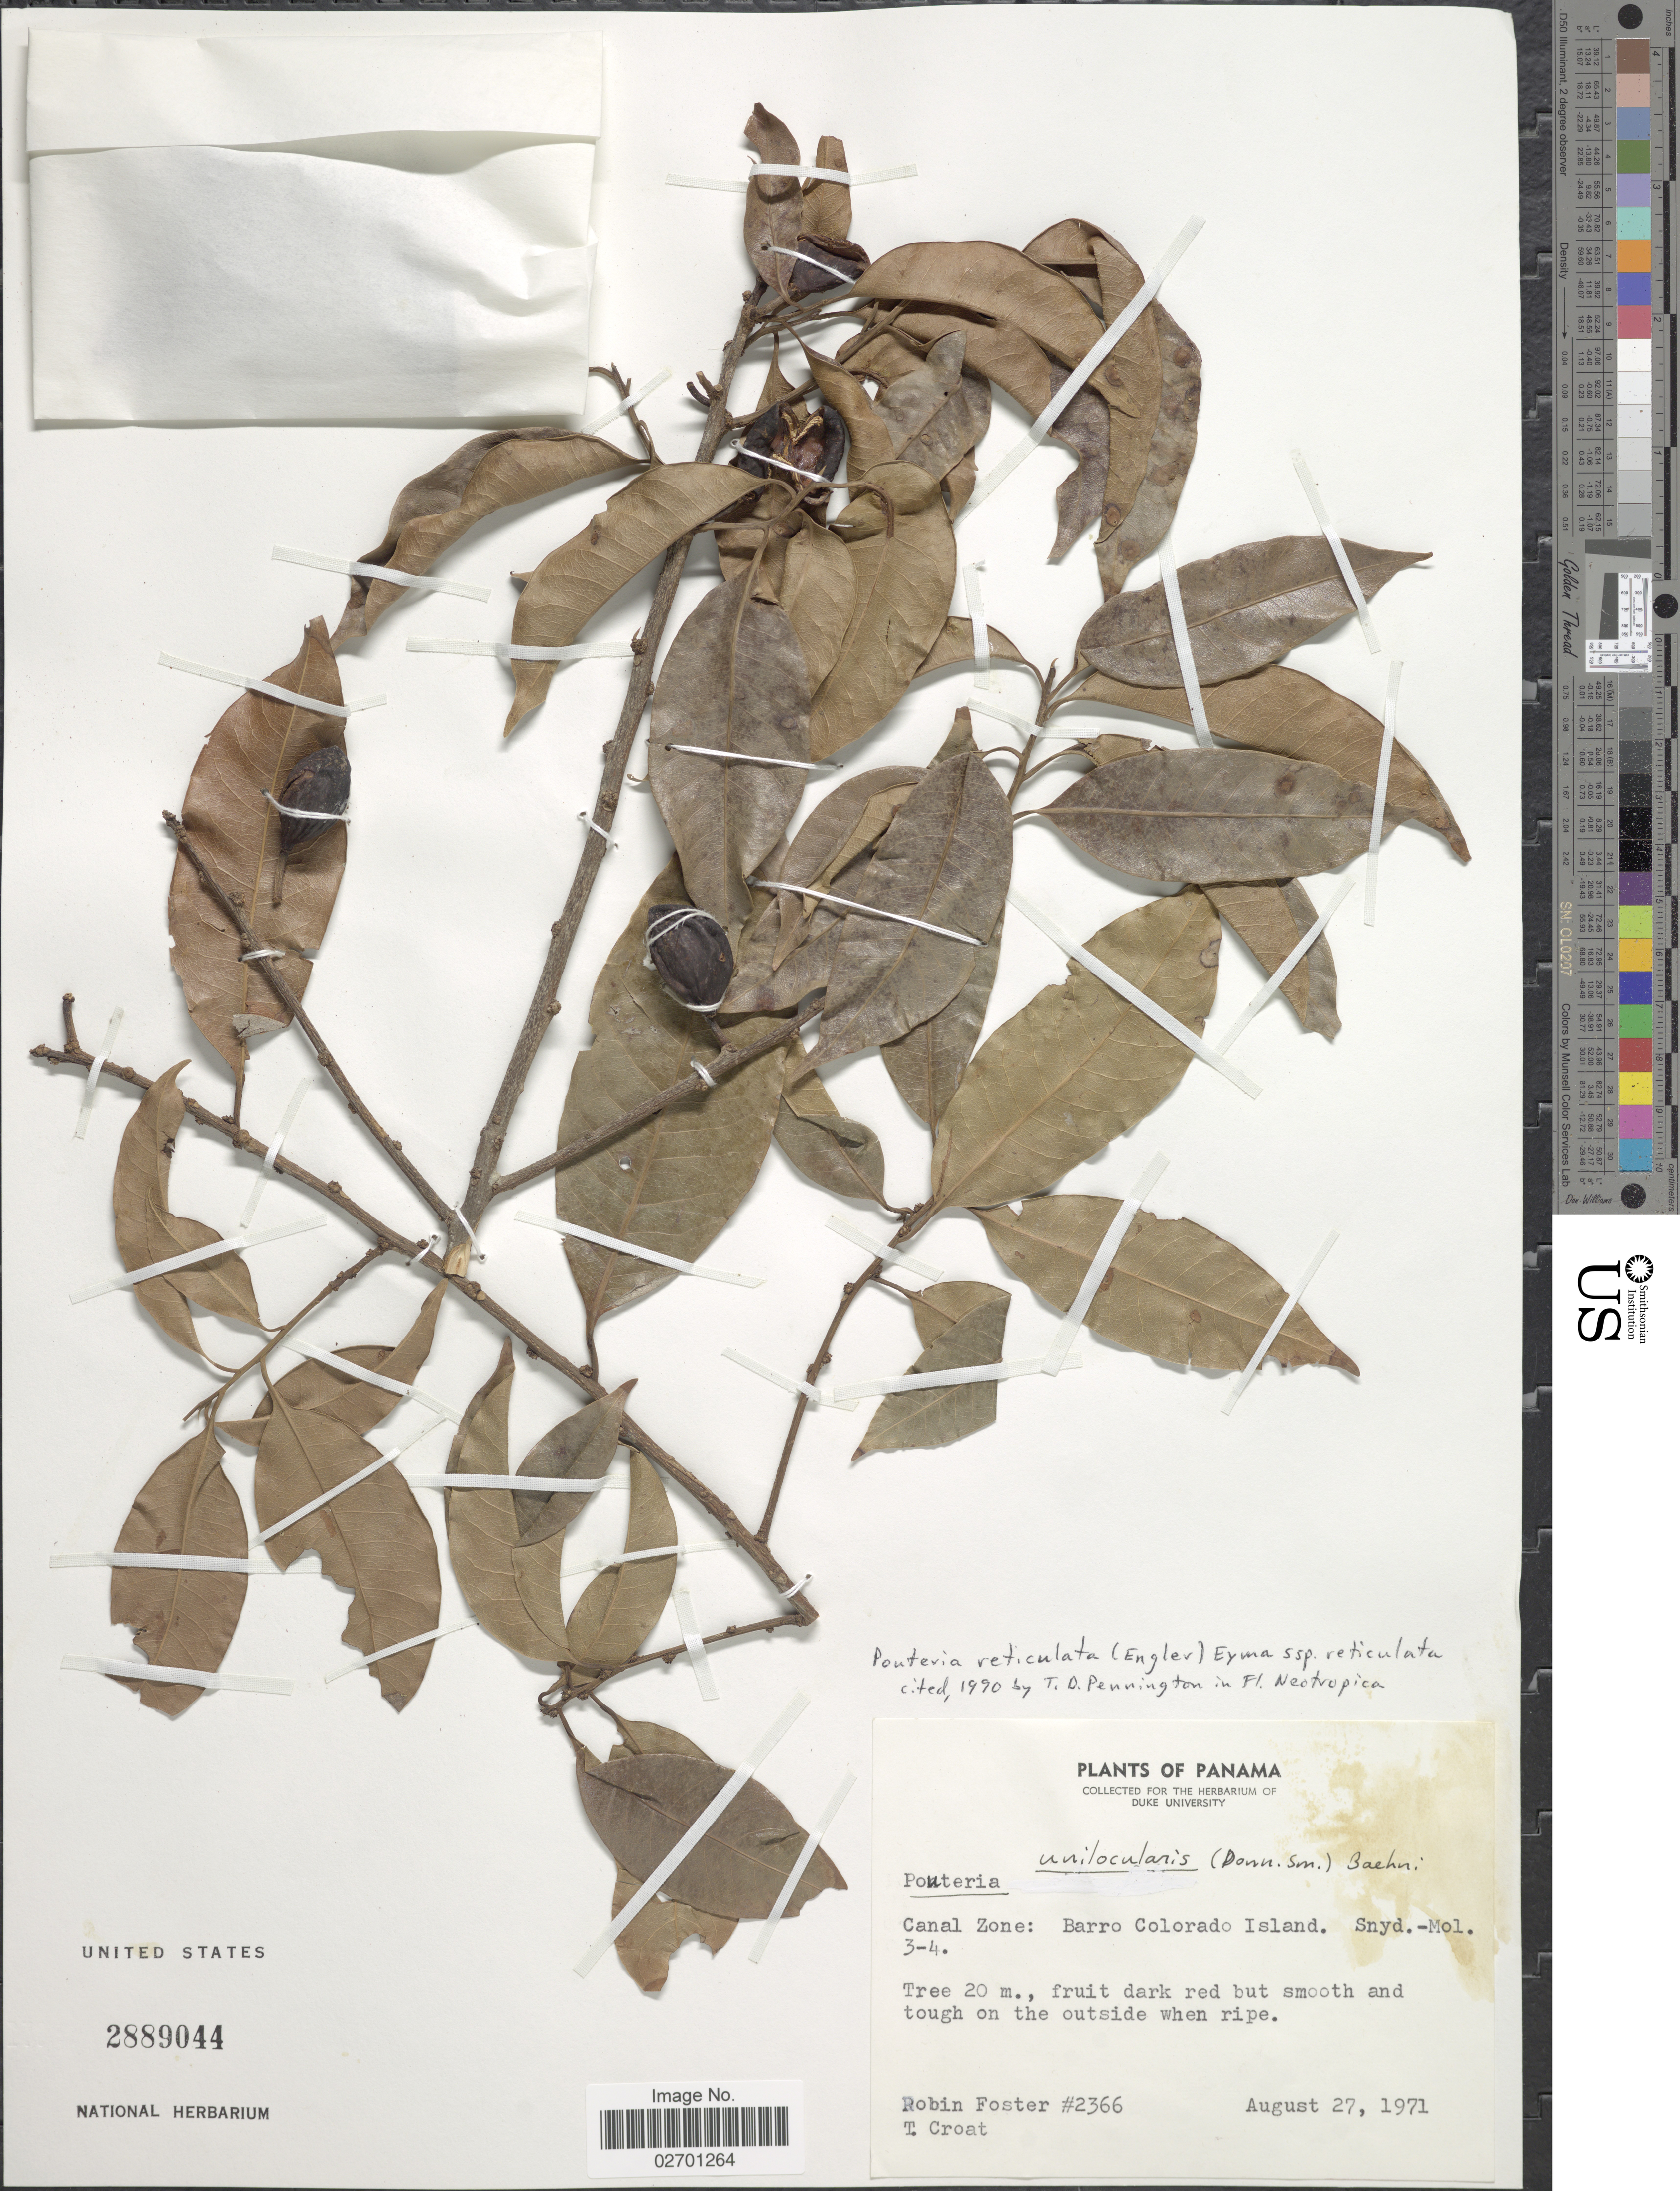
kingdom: Plantae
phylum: Tracheophyta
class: Magnoliopsida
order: Ericales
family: Sapotaceae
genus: Pouteria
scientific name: Pouteria reticulata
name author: (Engl.) Eyma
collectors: R. B. Foster & T. B. Croat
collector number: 2366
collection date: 1971-08-27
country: Panama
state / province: Panamá Oeste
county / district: Canal Zone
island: Barro Colorado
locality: Canal Zone: Barro Colorado Island, Sny.-Mol.3-4.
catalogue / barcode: US 2889044